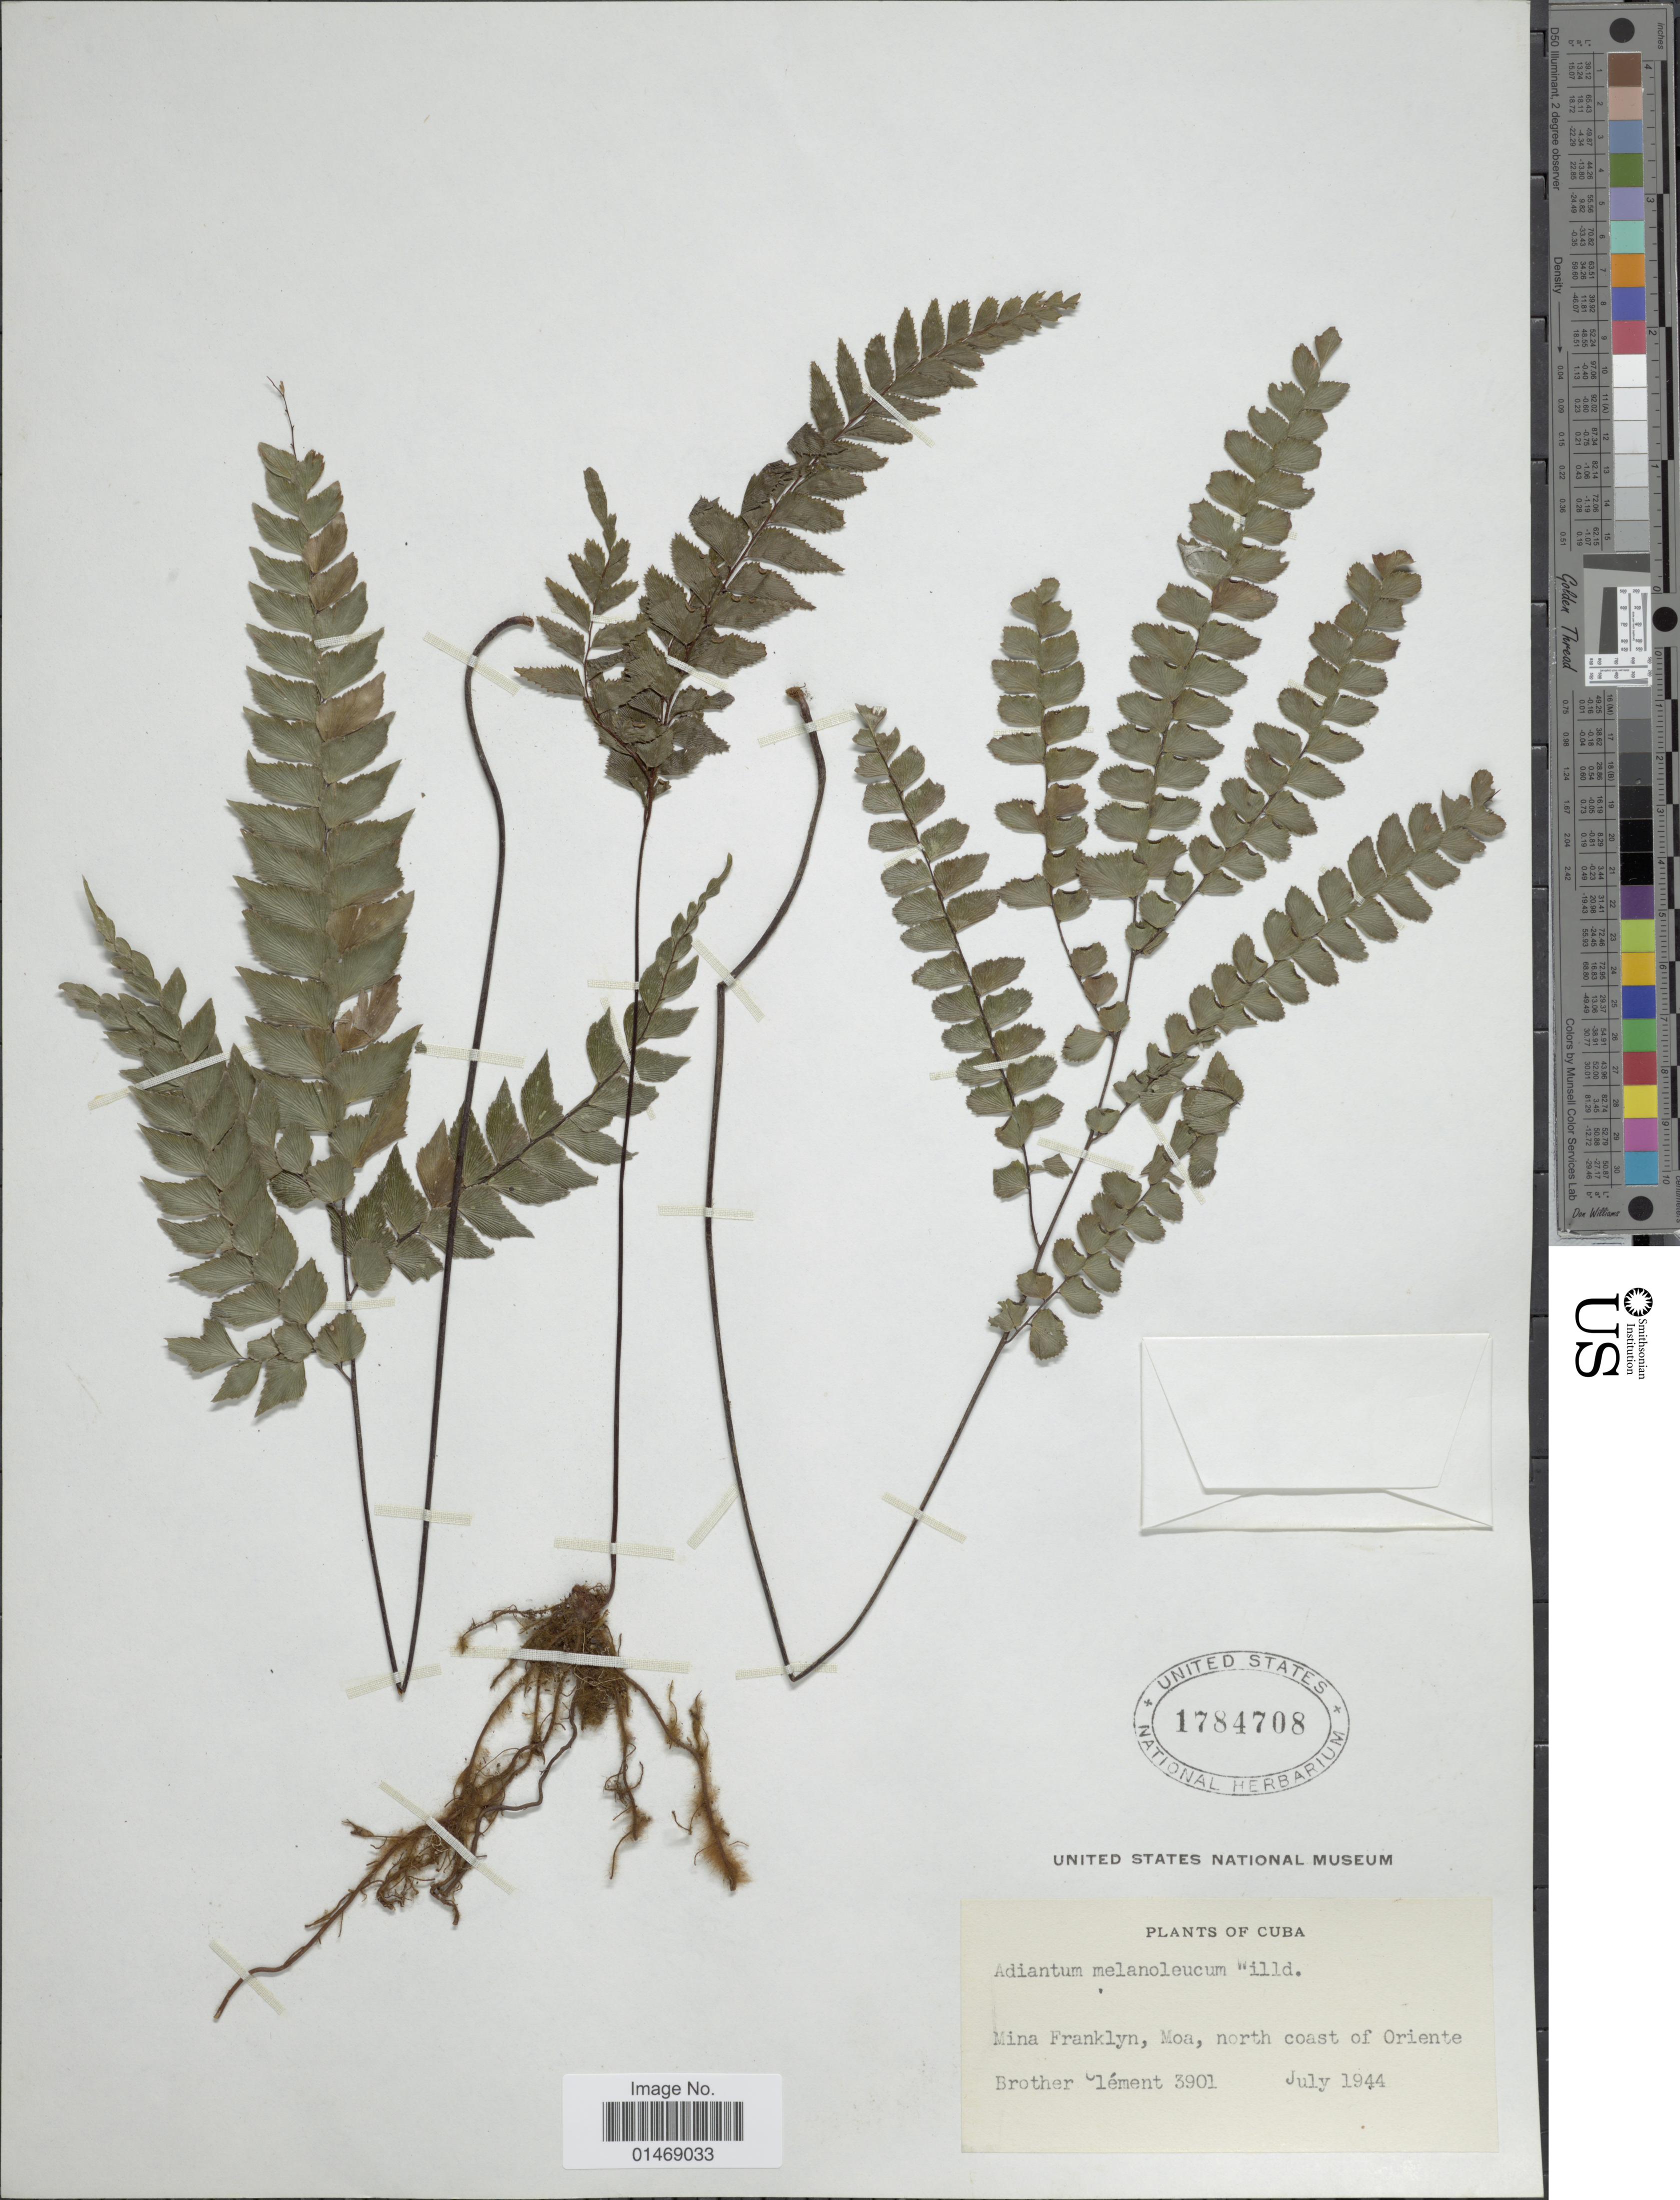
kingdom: Plantae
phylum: Tracheophyta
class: Polypodiopsida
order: Polypodiales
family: Pteridaceae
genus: Adiantum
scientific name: Adiantum melanoleucum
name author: Willd.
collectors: B. Clement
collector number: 3901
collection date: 1944-07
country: Cuba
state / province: Oriente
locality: Mina Franklyn, Moa, north coast of Oriente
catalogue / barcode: US 1784708